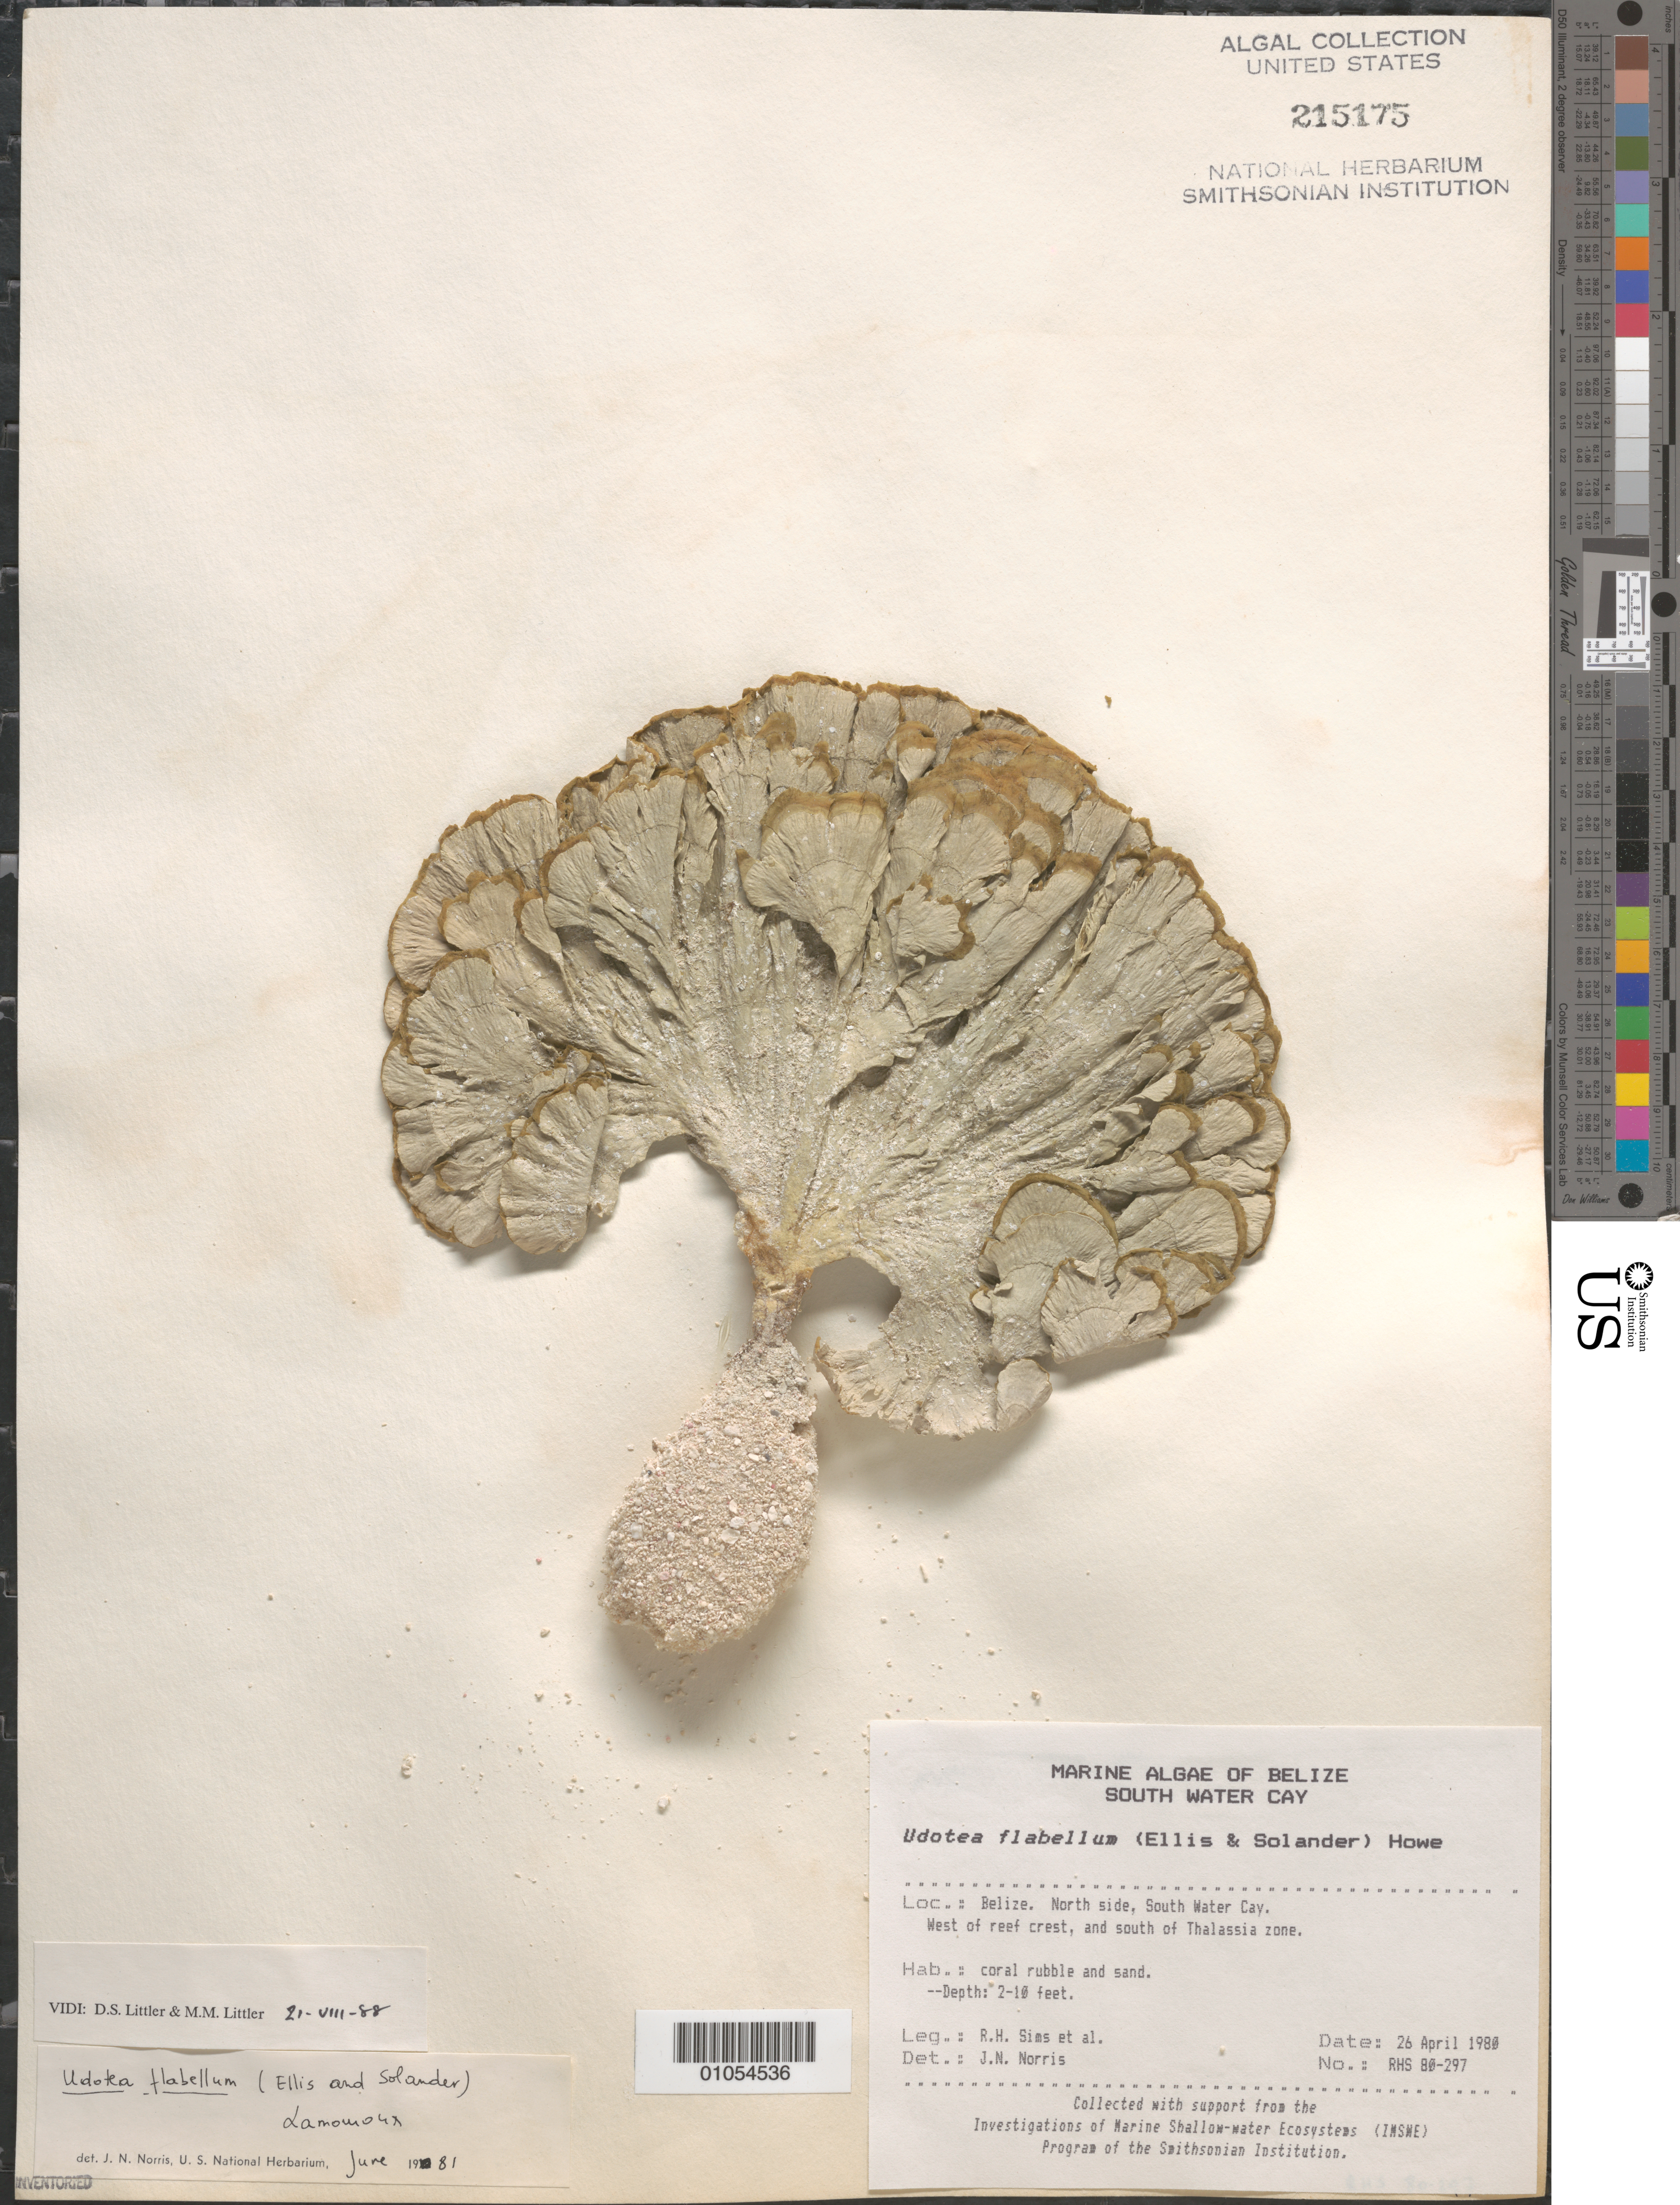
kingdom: Plantae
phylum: Chlorophyta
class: Ulvophyceae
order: Bryopsidales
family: Udoteaceae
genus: Udotea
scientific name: Udotea flabellum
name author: (J. Ellis & Sol.) M. Howe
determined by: Norris, James N.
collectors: R. H. Sims & et al.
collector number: RHS 80-297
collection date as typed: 26 Apr 1980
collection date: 1980-04-26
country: Belize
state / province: Stann Creek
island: South Water Cay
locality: Northern side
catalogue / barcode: US 215175